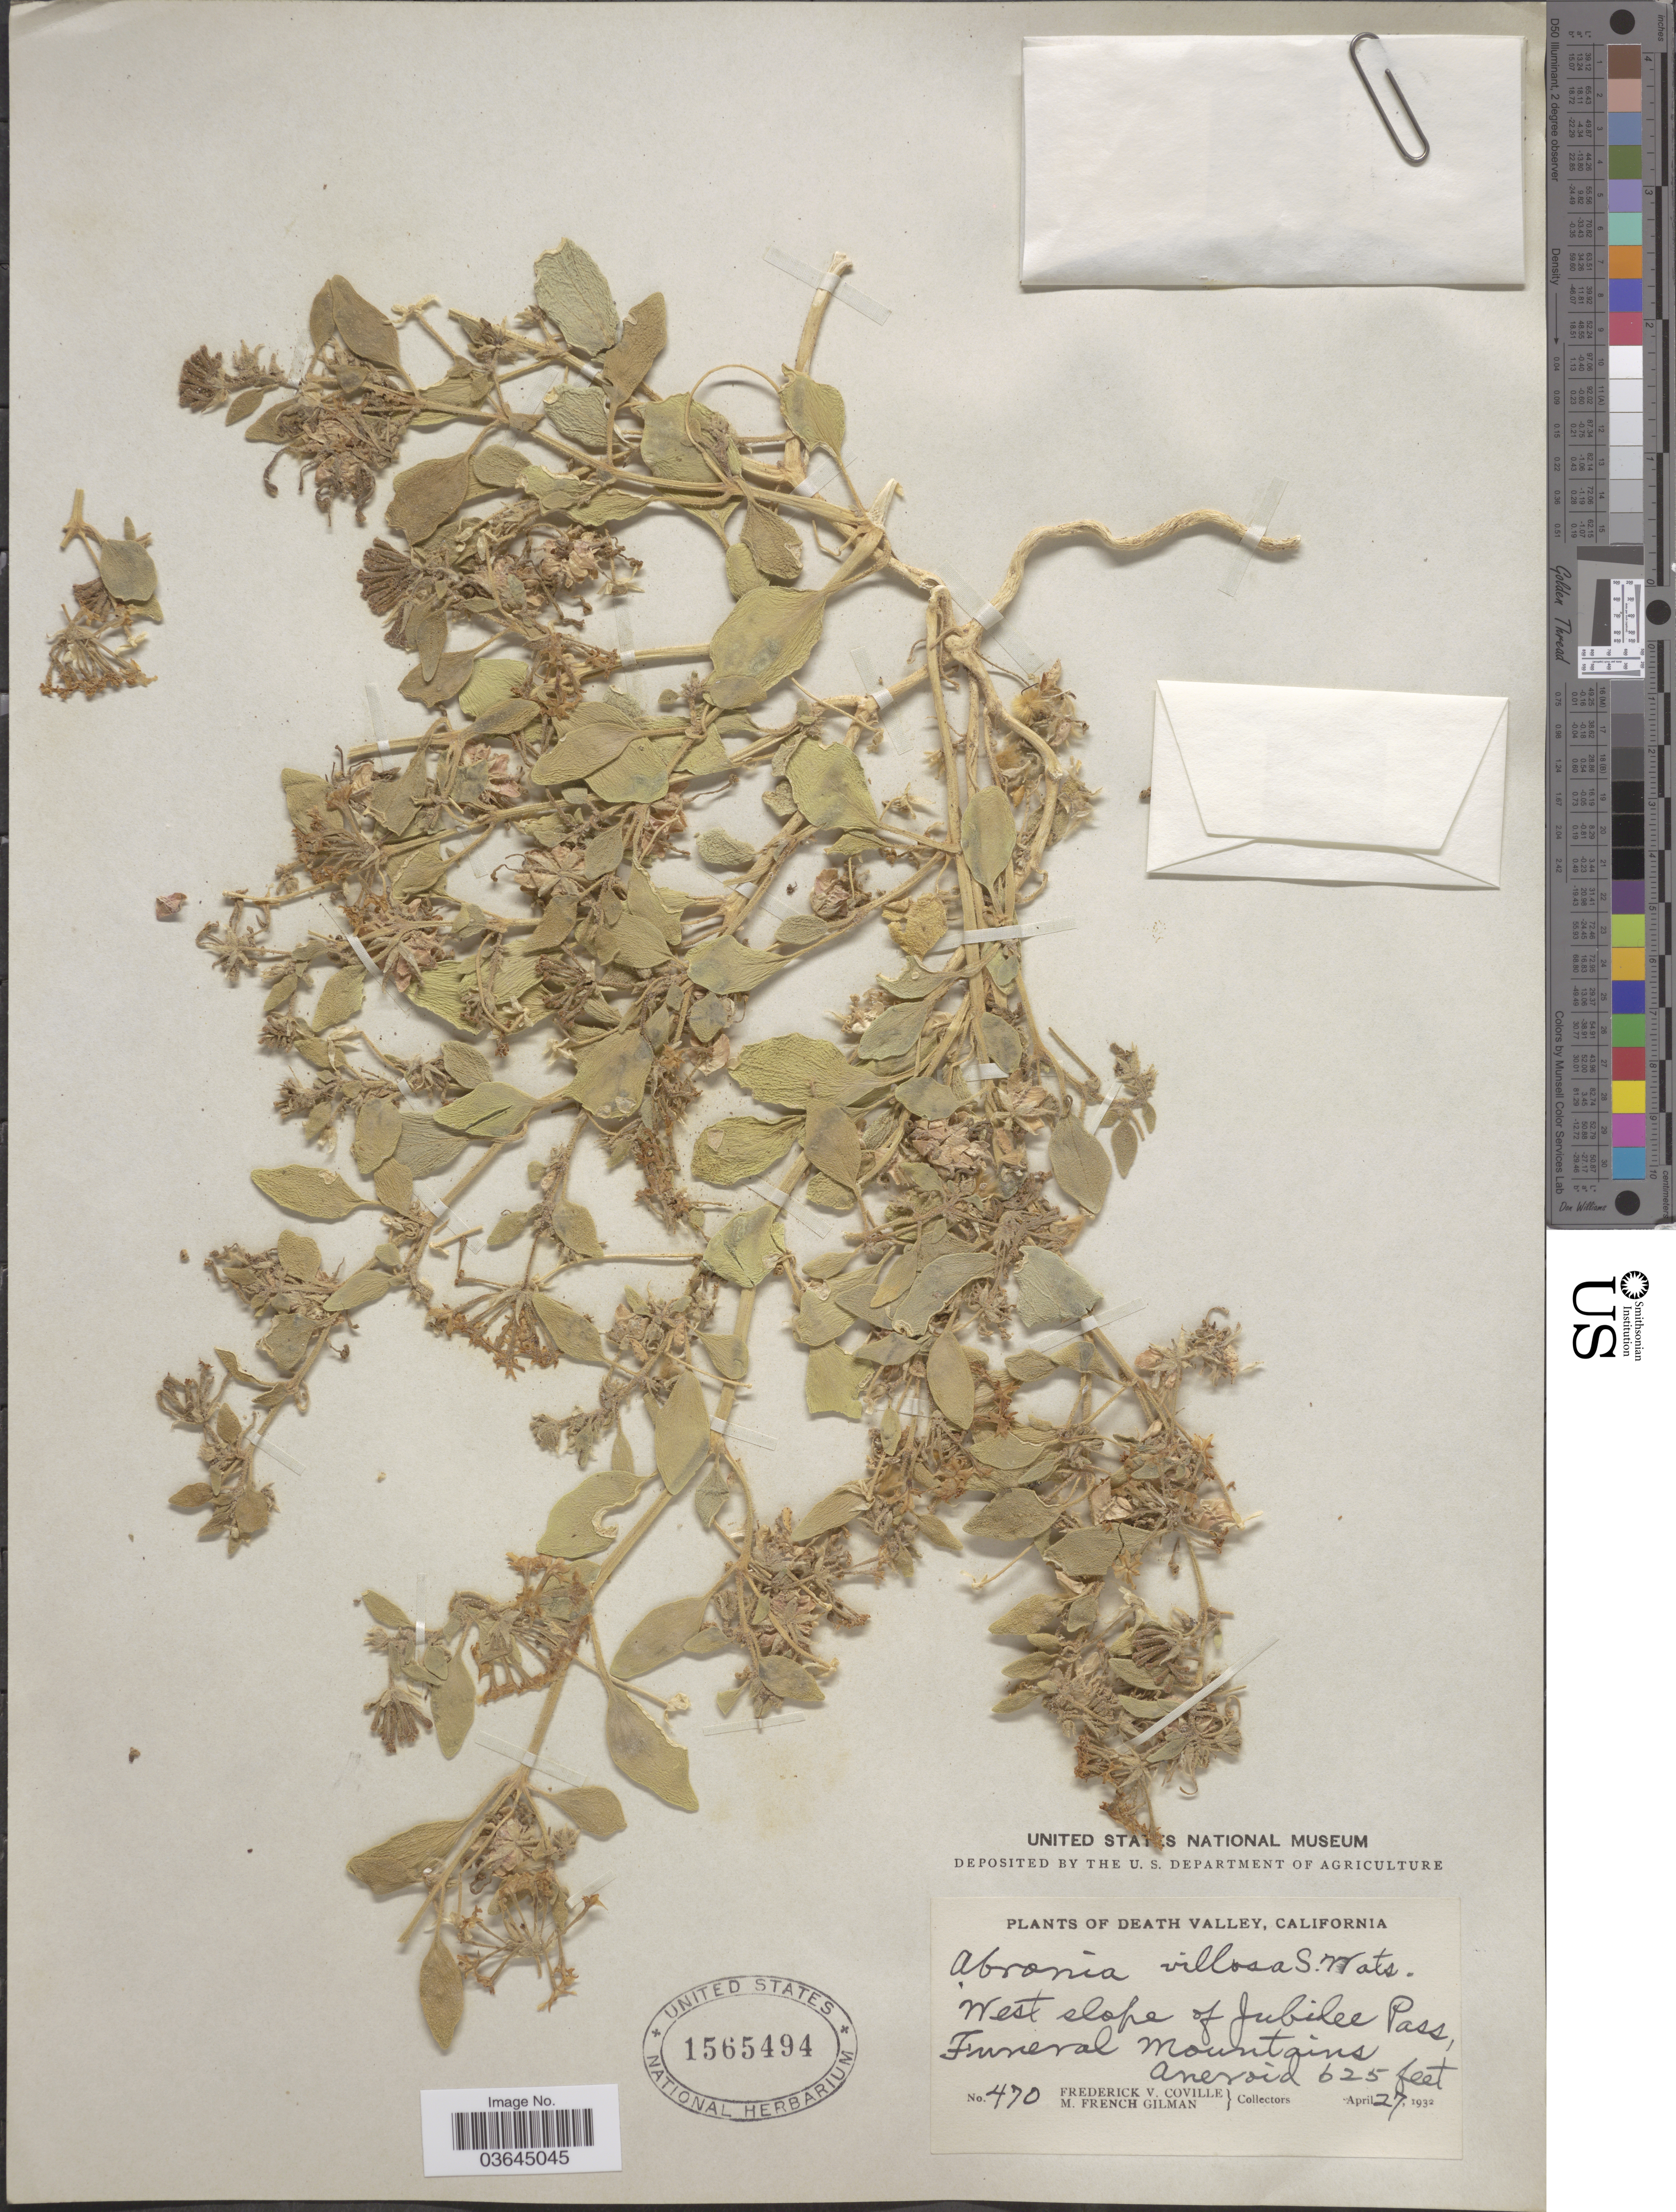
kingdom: Plantae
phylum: Tracheophyta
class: Magnoliopsida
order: Caryophyllales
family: Nyctaginaceae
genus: Abronia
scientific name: Abronia villosa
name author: S. Watson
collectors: F. V. Coville & M. F. Gilman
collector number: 470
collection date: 1932-04-27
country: United States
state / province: California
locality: Death Valley. West slope of Jubilee Pass, Funeral Mountains Aneroid.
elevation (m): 190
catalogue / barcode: US 1565494